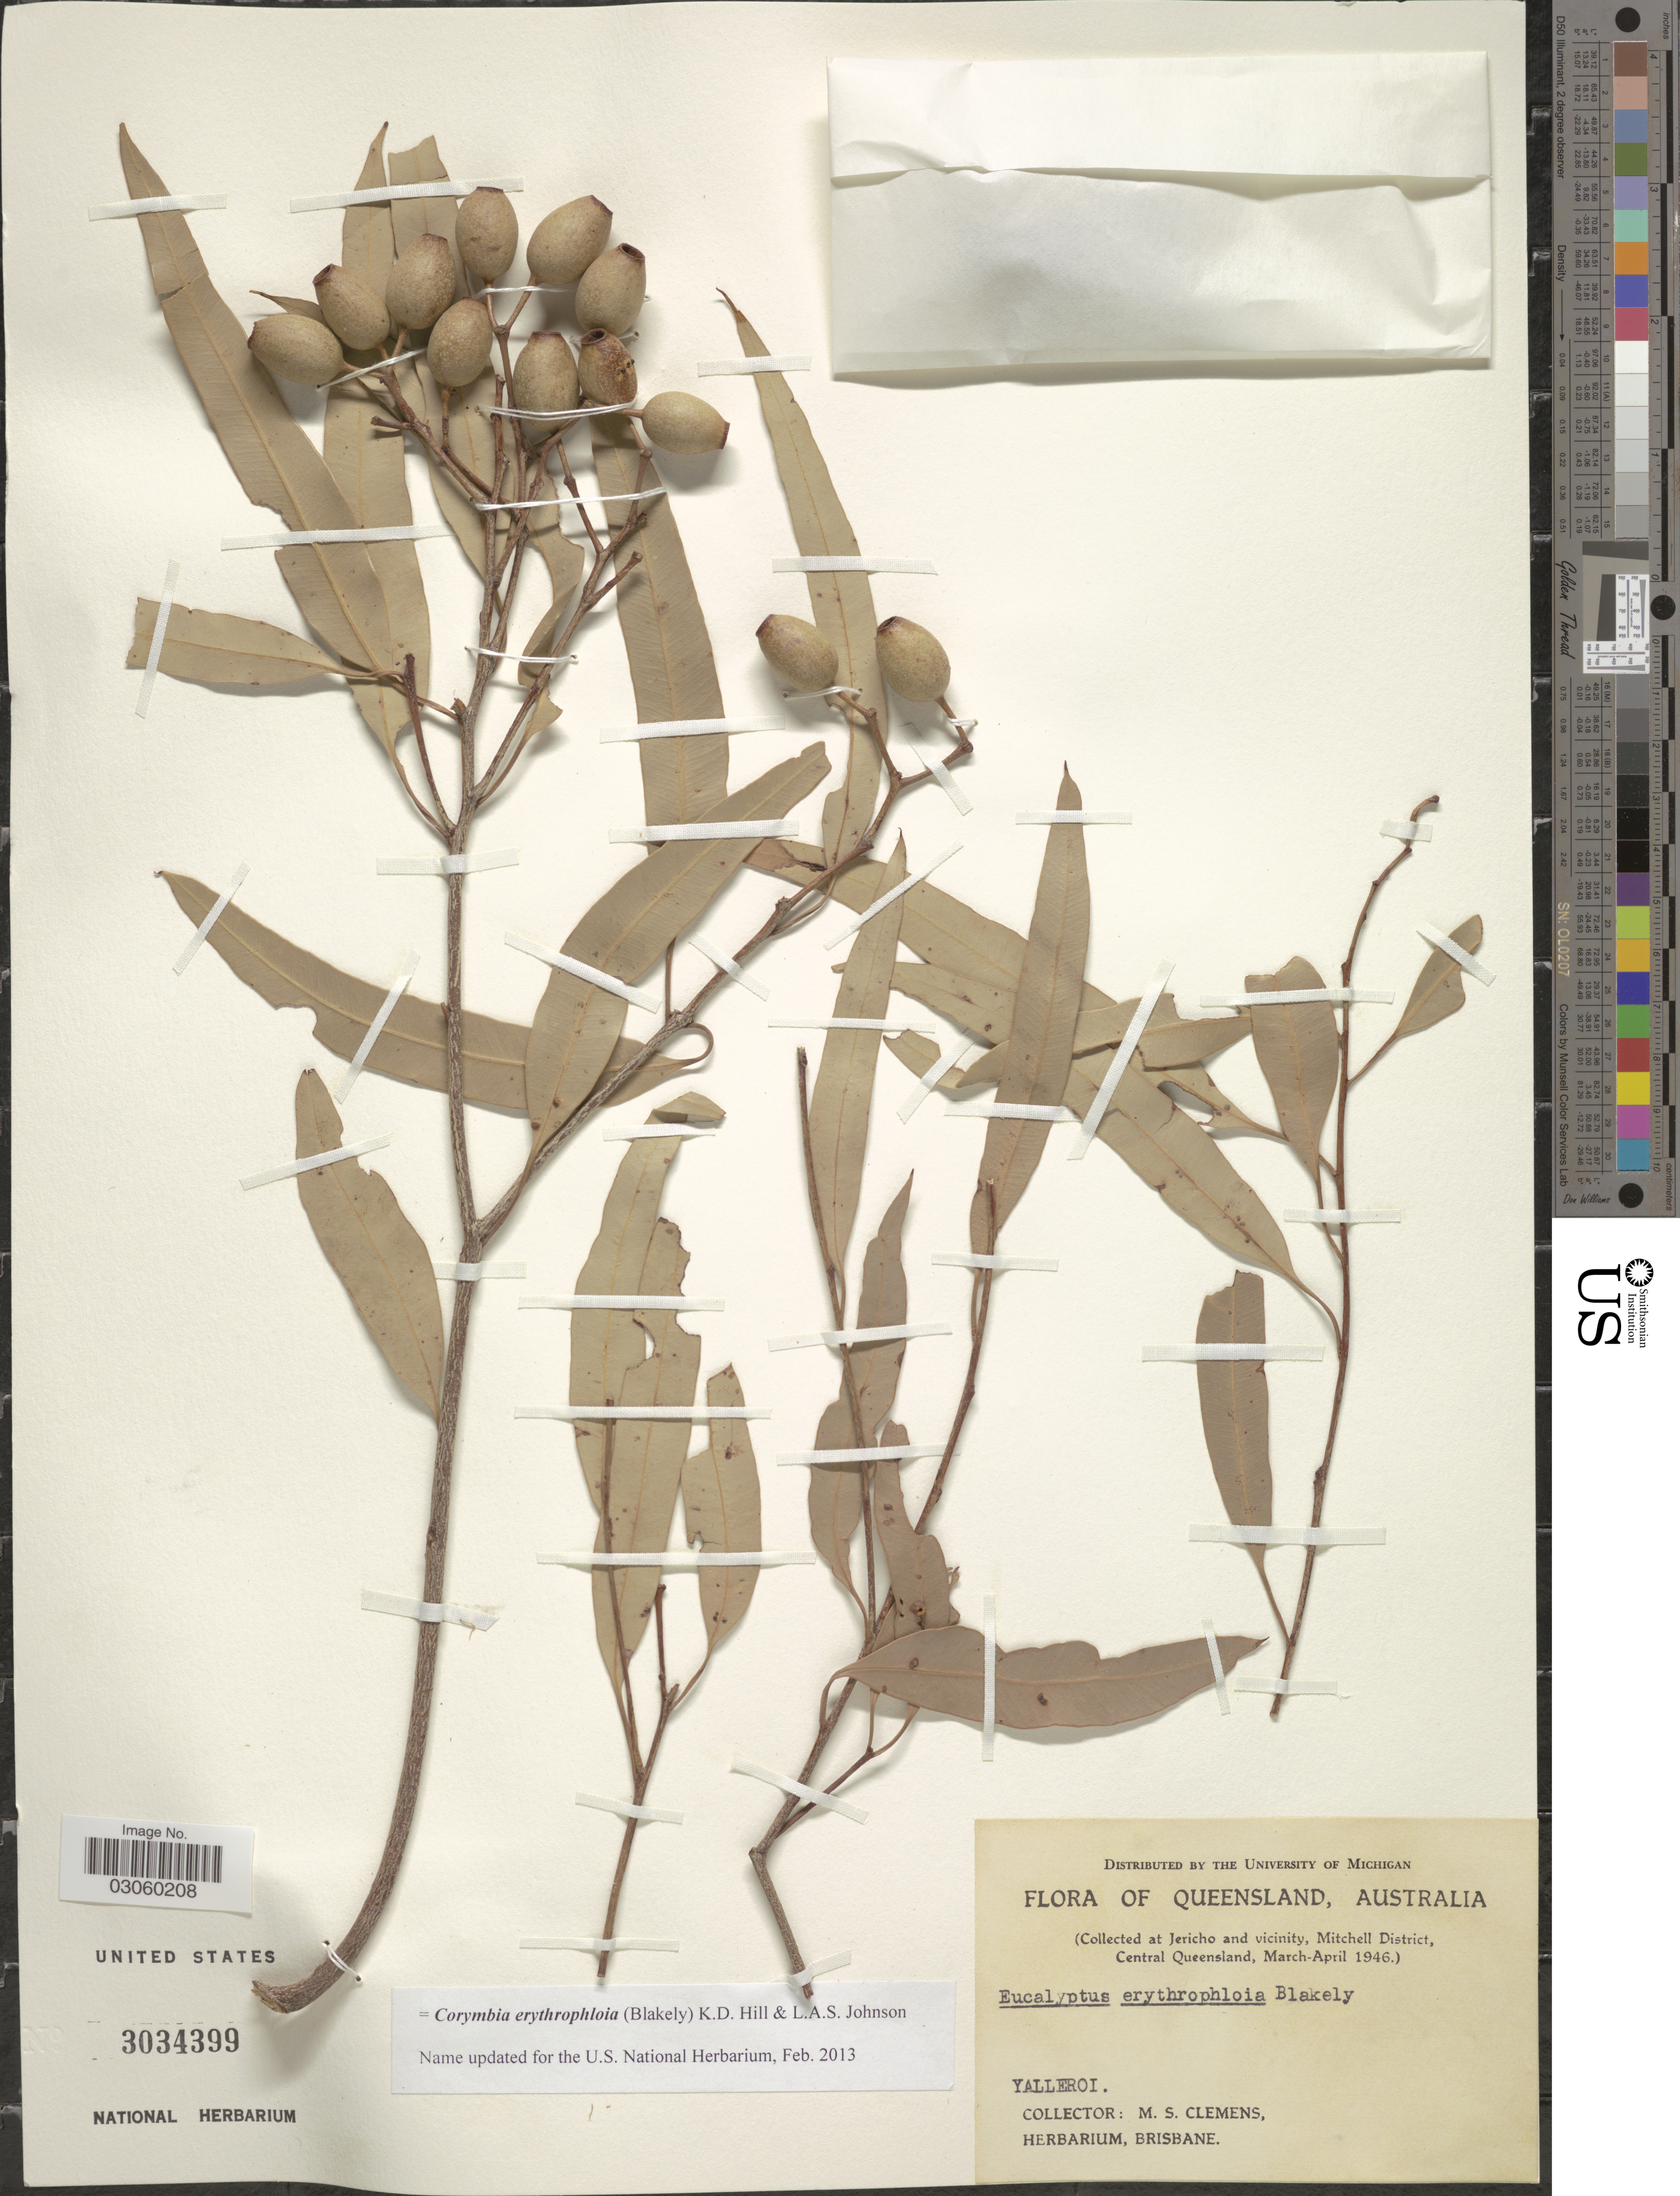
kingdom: Plantae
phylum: Tracheophyta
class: Magnoliopsida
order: Myrtales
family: Myrtaceae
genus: Corymbia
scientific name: Corymbia erythrophloia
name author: (Blakely) K.D. Hill & L.A.S. Johnson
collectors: M. S. Clemens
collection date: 1946-03/1946-04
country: Australia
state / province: Queensland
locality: At Jericho and vicinity, Mitchell District, Cemtral Queensland). Yalleroi.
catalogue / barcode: US 3034399